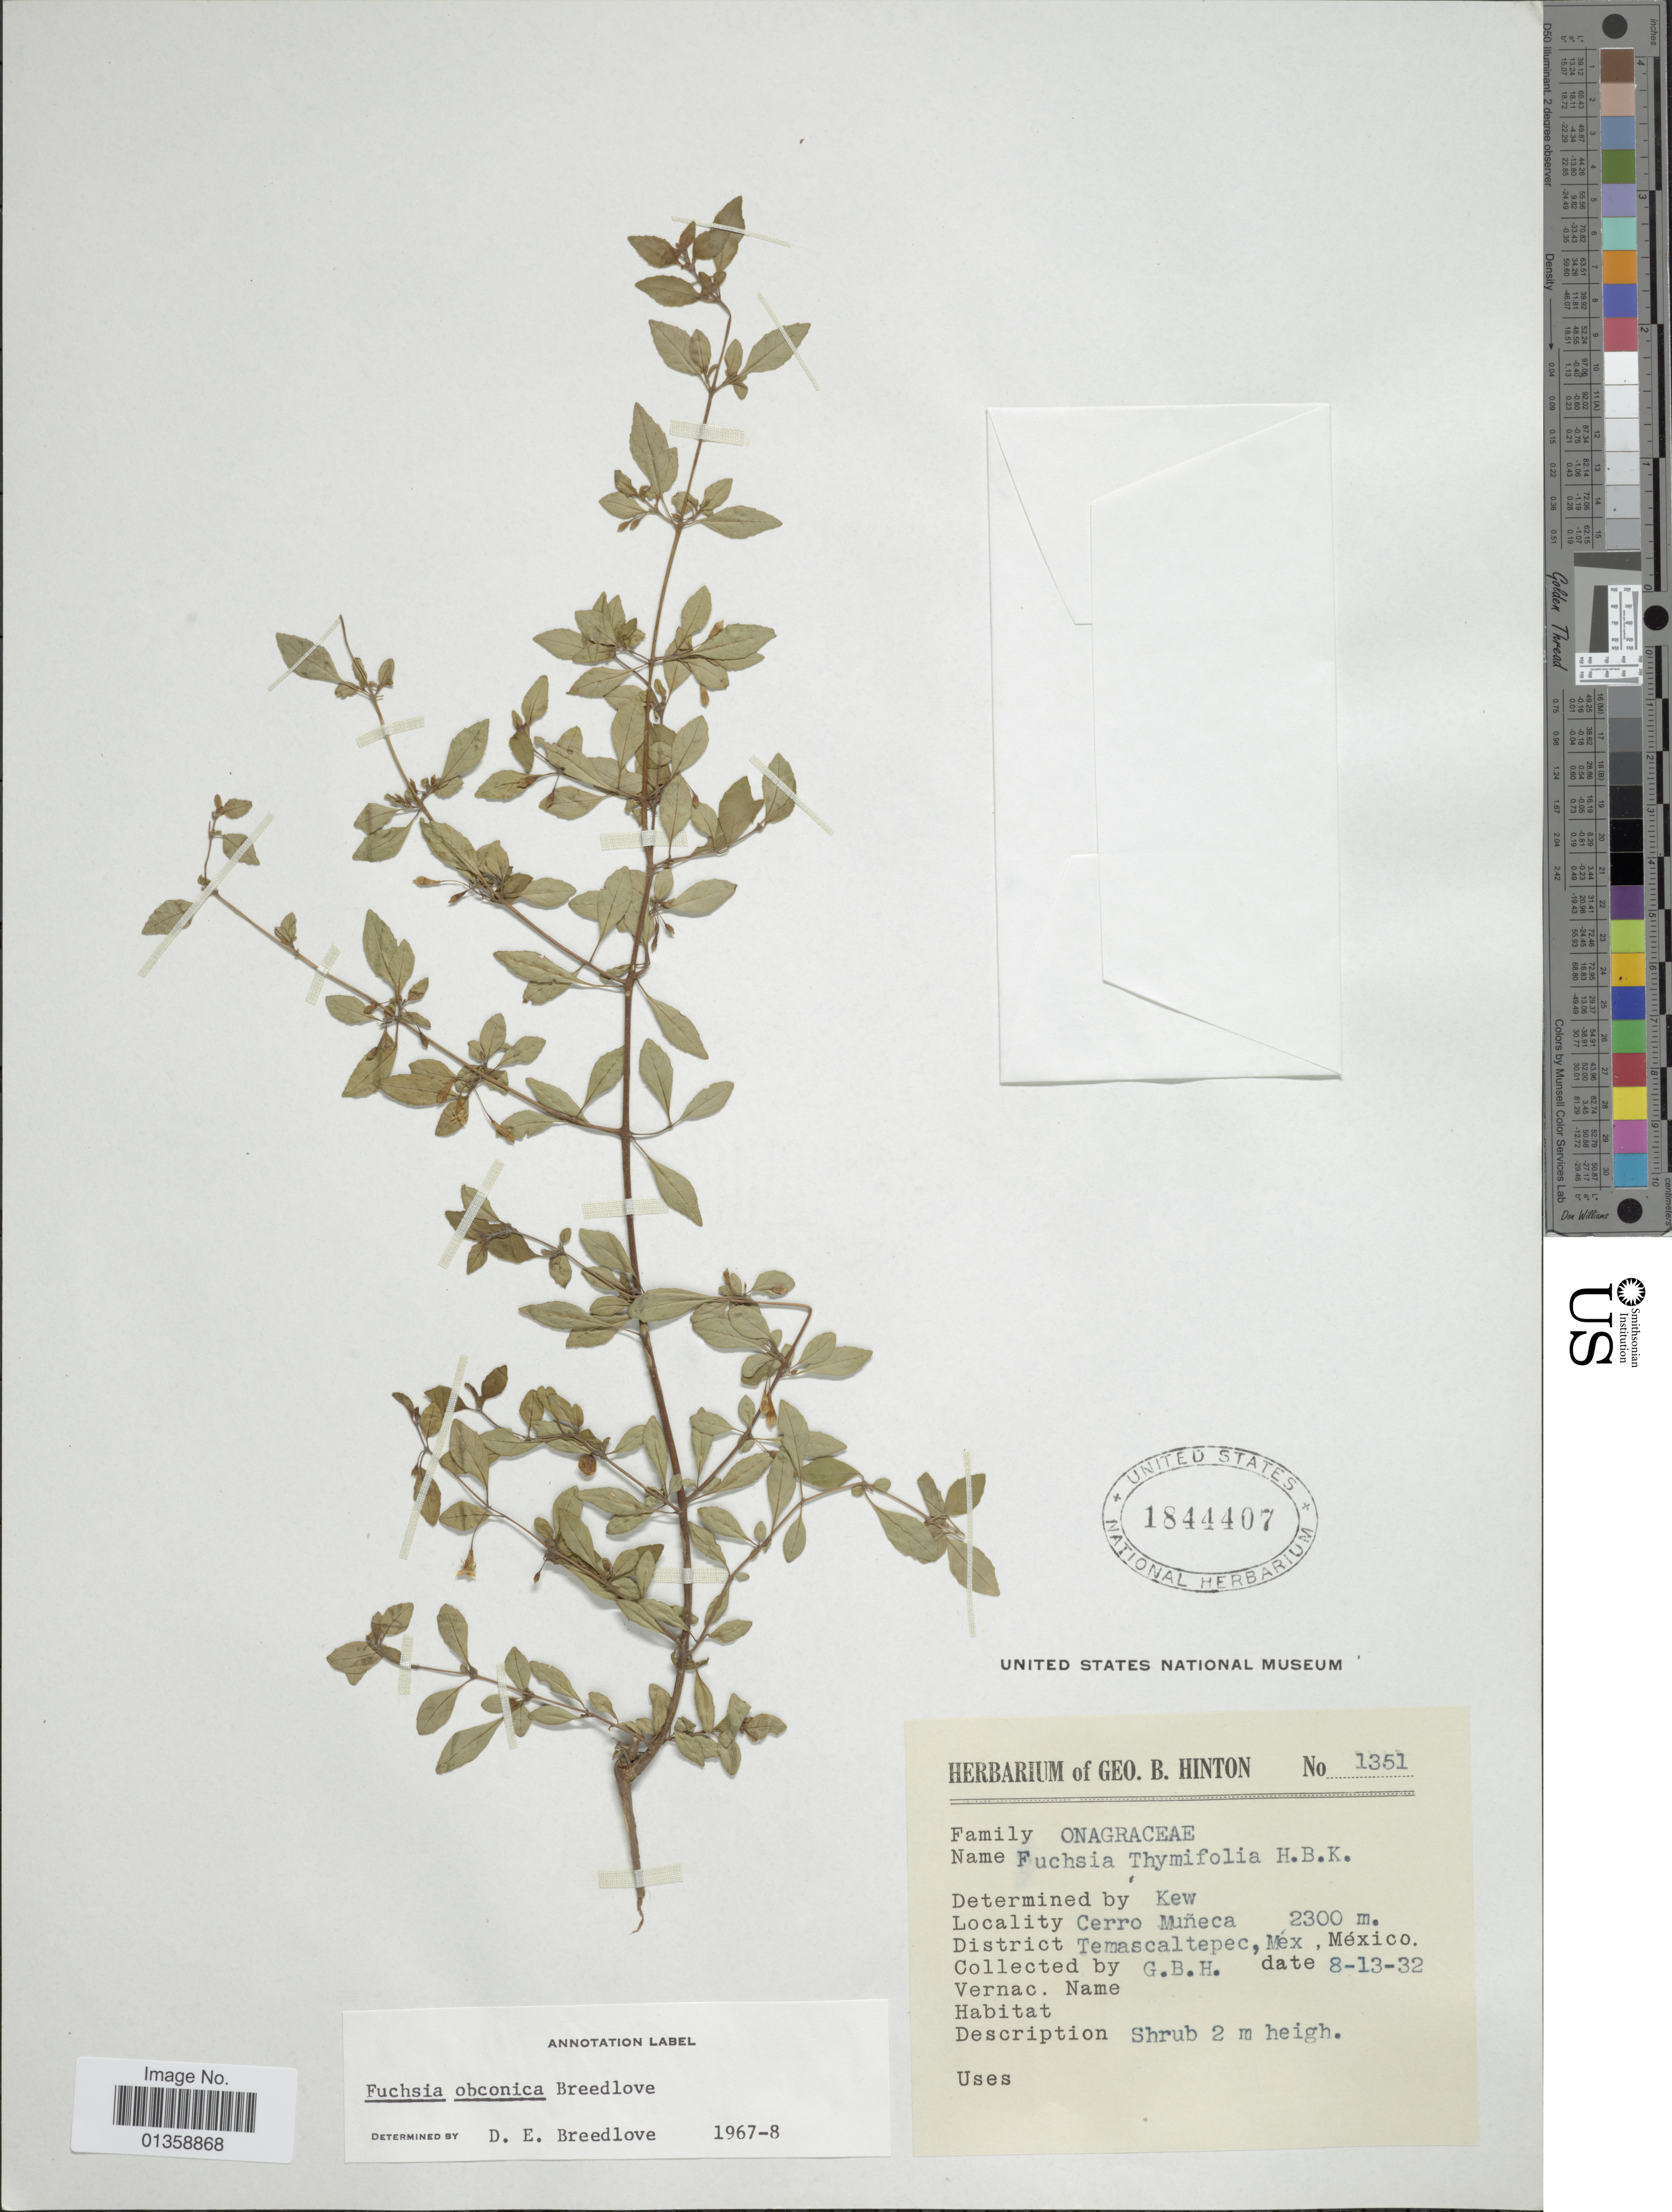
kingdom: Plantae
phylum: Tracheophyta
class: Magnoliopsida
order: Myrtales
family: Onagraceae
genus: Fuchsia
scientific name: Fuchsia obconica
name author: Breedlove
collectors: G. B. Hinton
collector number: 1351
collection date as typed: Transcribed d/m/y: 13/8/32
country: Mexico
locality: Cerro Miñeca, DistrictTemascaltepec, Mex.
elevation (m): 2300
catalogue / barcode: US 1844407